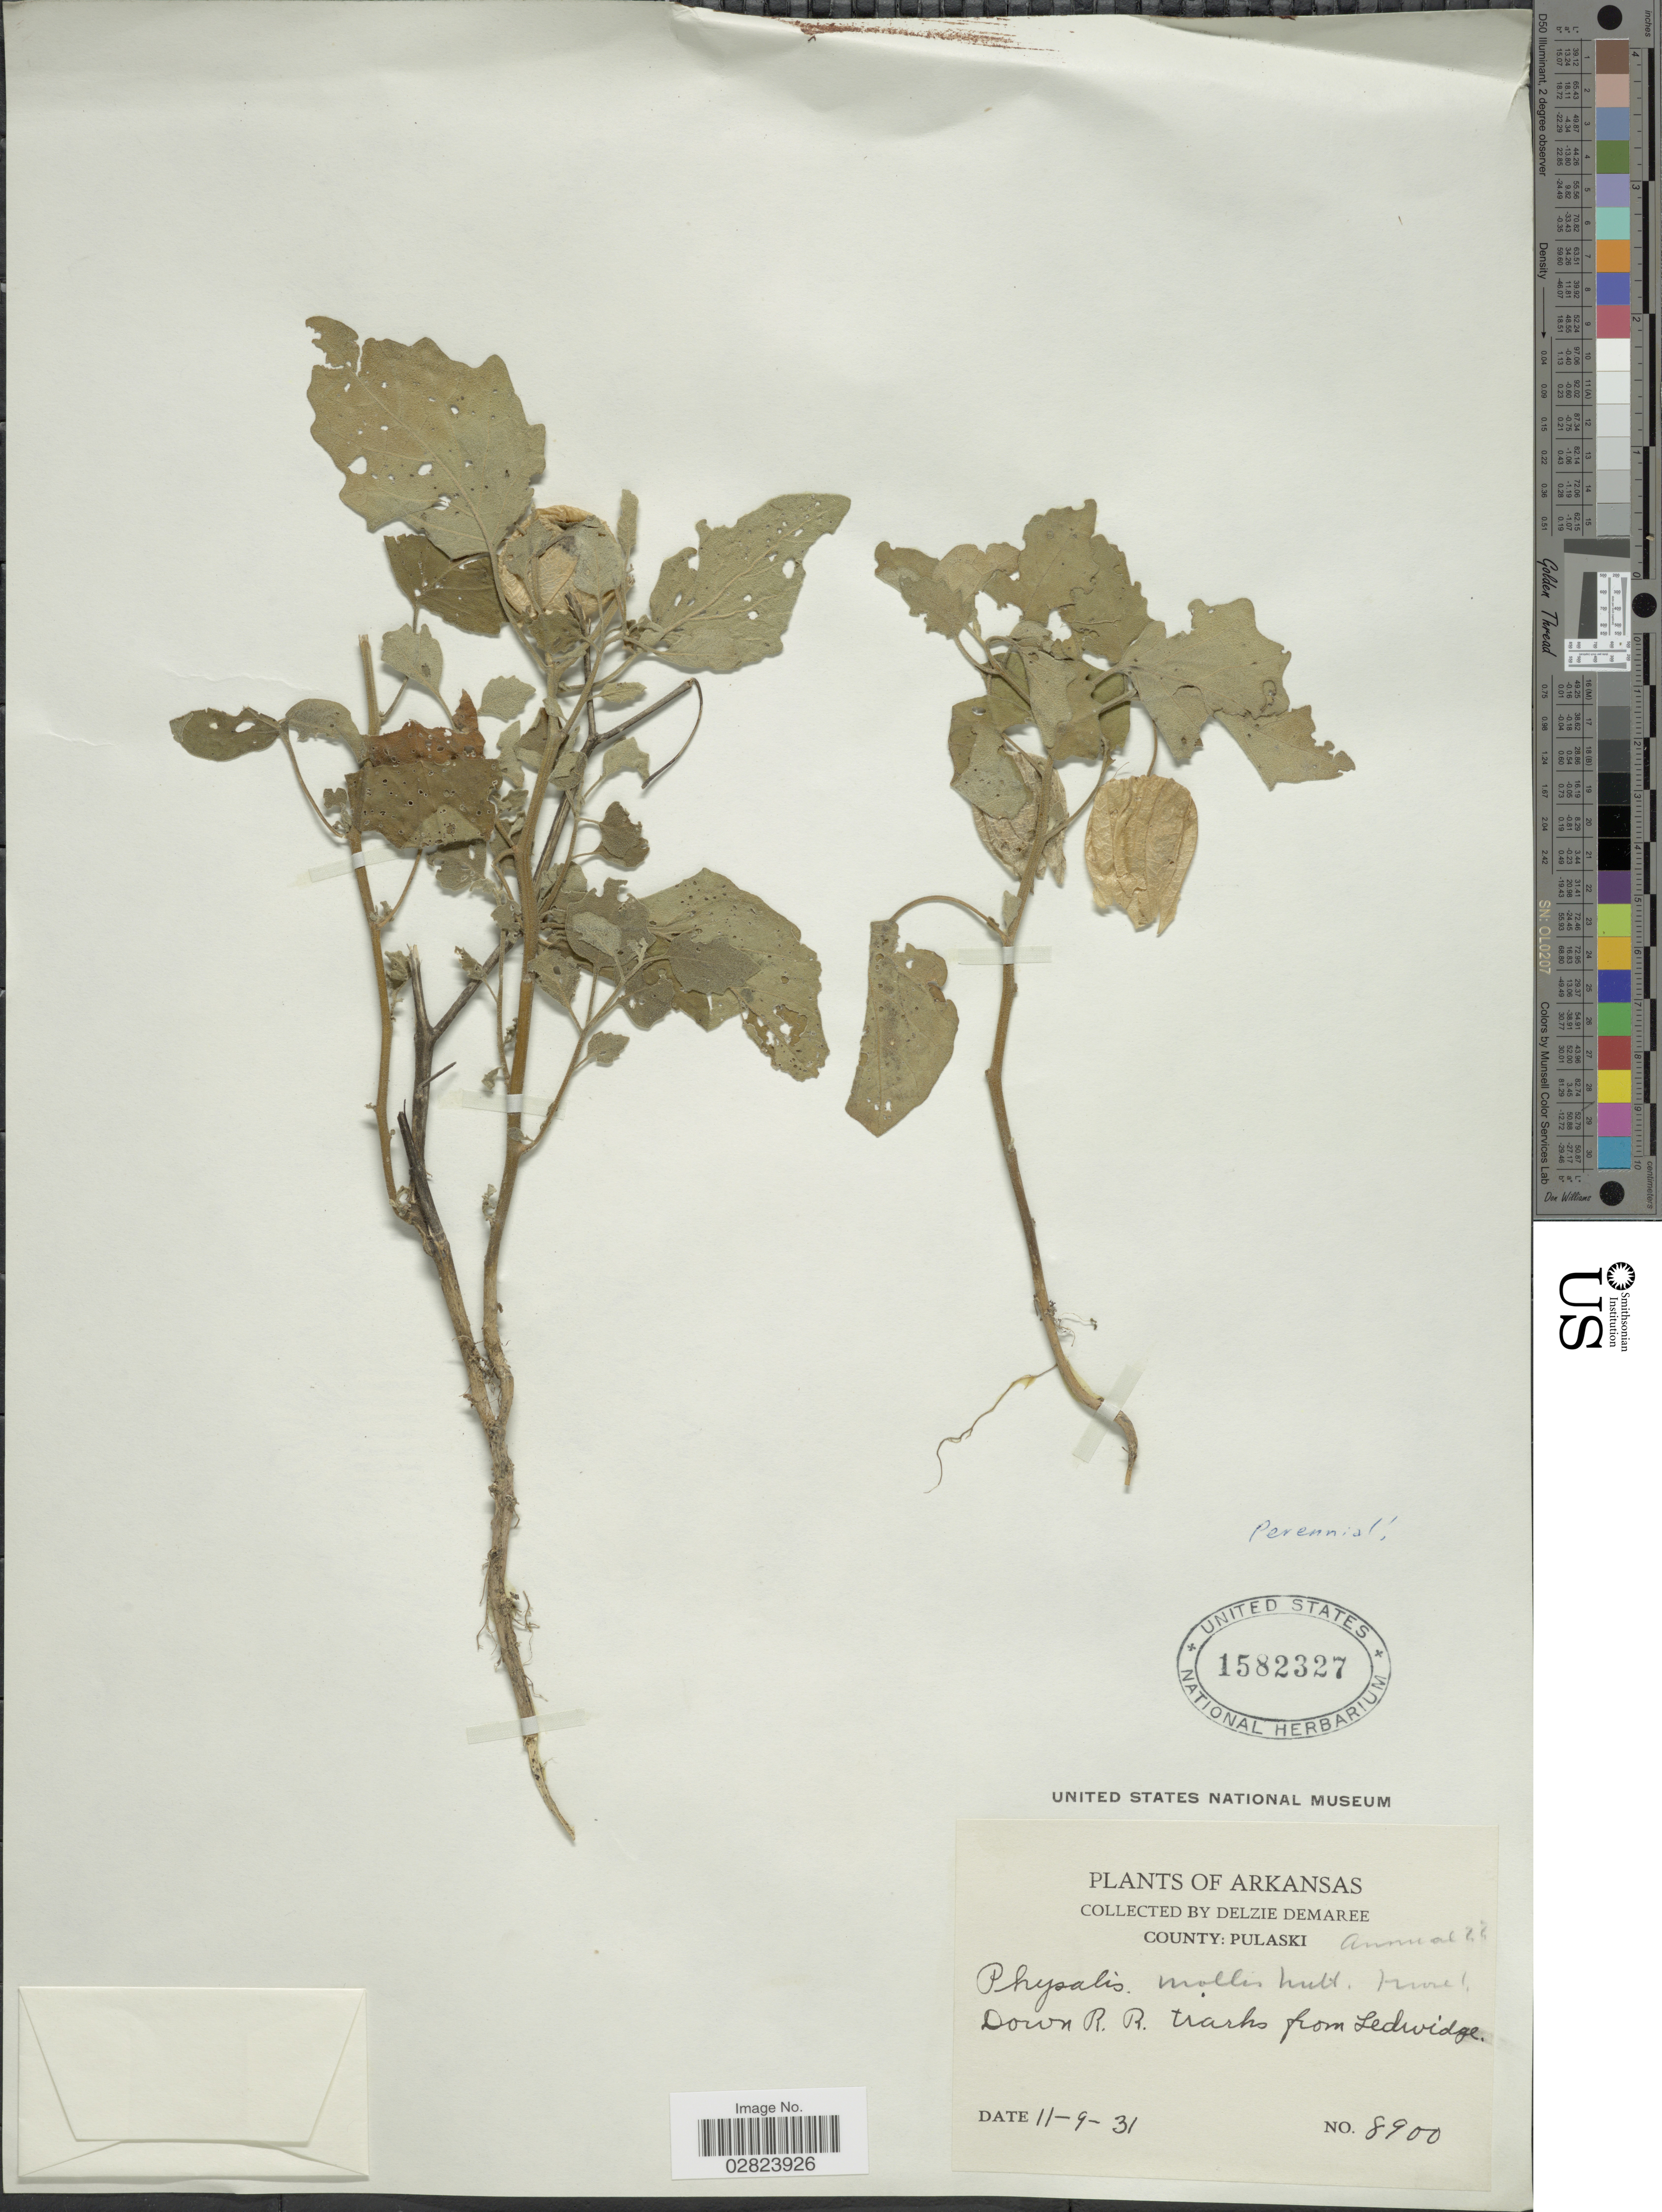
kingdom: Plantae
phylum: Tracheophyta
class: Magnoliopsida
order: Solanales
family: Solanaceae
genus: Physalis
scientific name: Physalis mollis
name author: Nutt.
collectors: D. Demaree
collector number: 8900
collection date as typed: Transcribed d/m/y: 9/11/31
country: United States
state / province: Arkansas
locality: County: Pulaski. Down R.R. tracks from Ledwidge.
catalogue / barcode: US 1582327